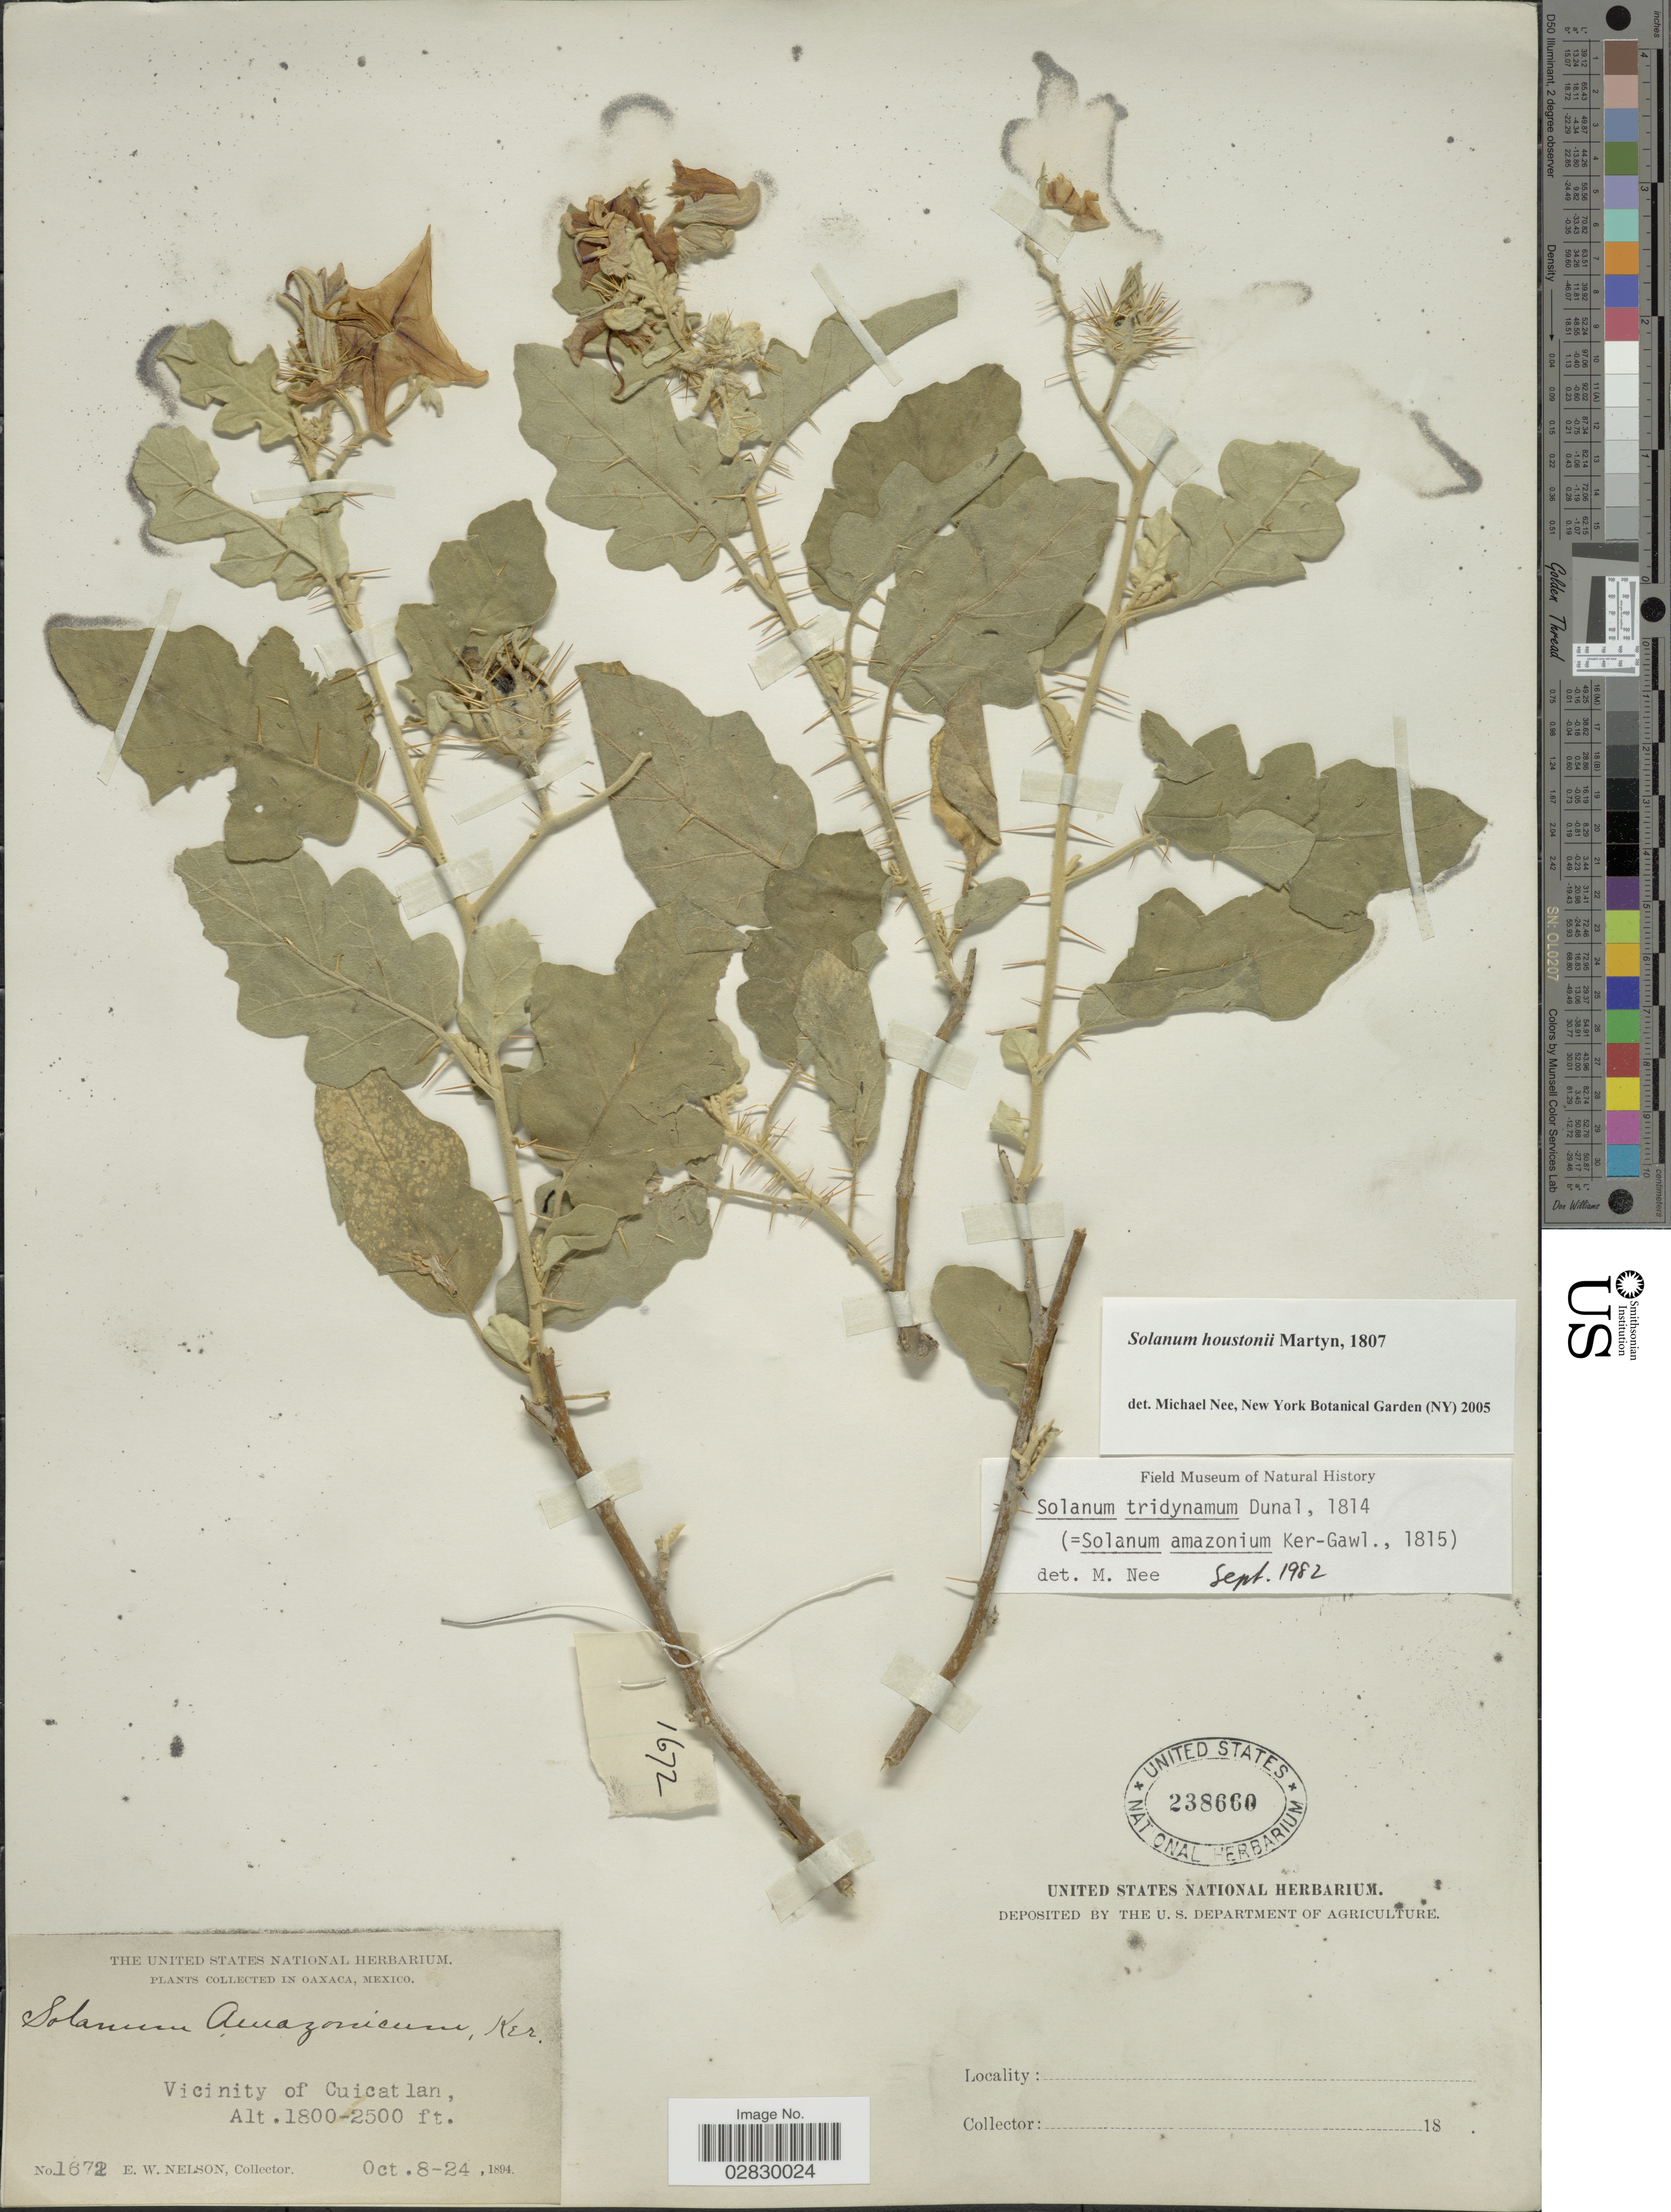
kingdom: Plantae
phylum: Tracheophyta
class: Magnoliopsida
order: Solanales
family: Solanaceae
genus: Solanum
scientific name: Solanum houstonii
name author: Dunal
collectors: E. W. Nelson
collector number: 1672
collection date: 1894-10-08/1894-10-24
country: Mexico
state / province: Oaxaca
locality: Vicinity of Cuicatlan.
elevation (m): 549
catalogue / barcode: US 238660